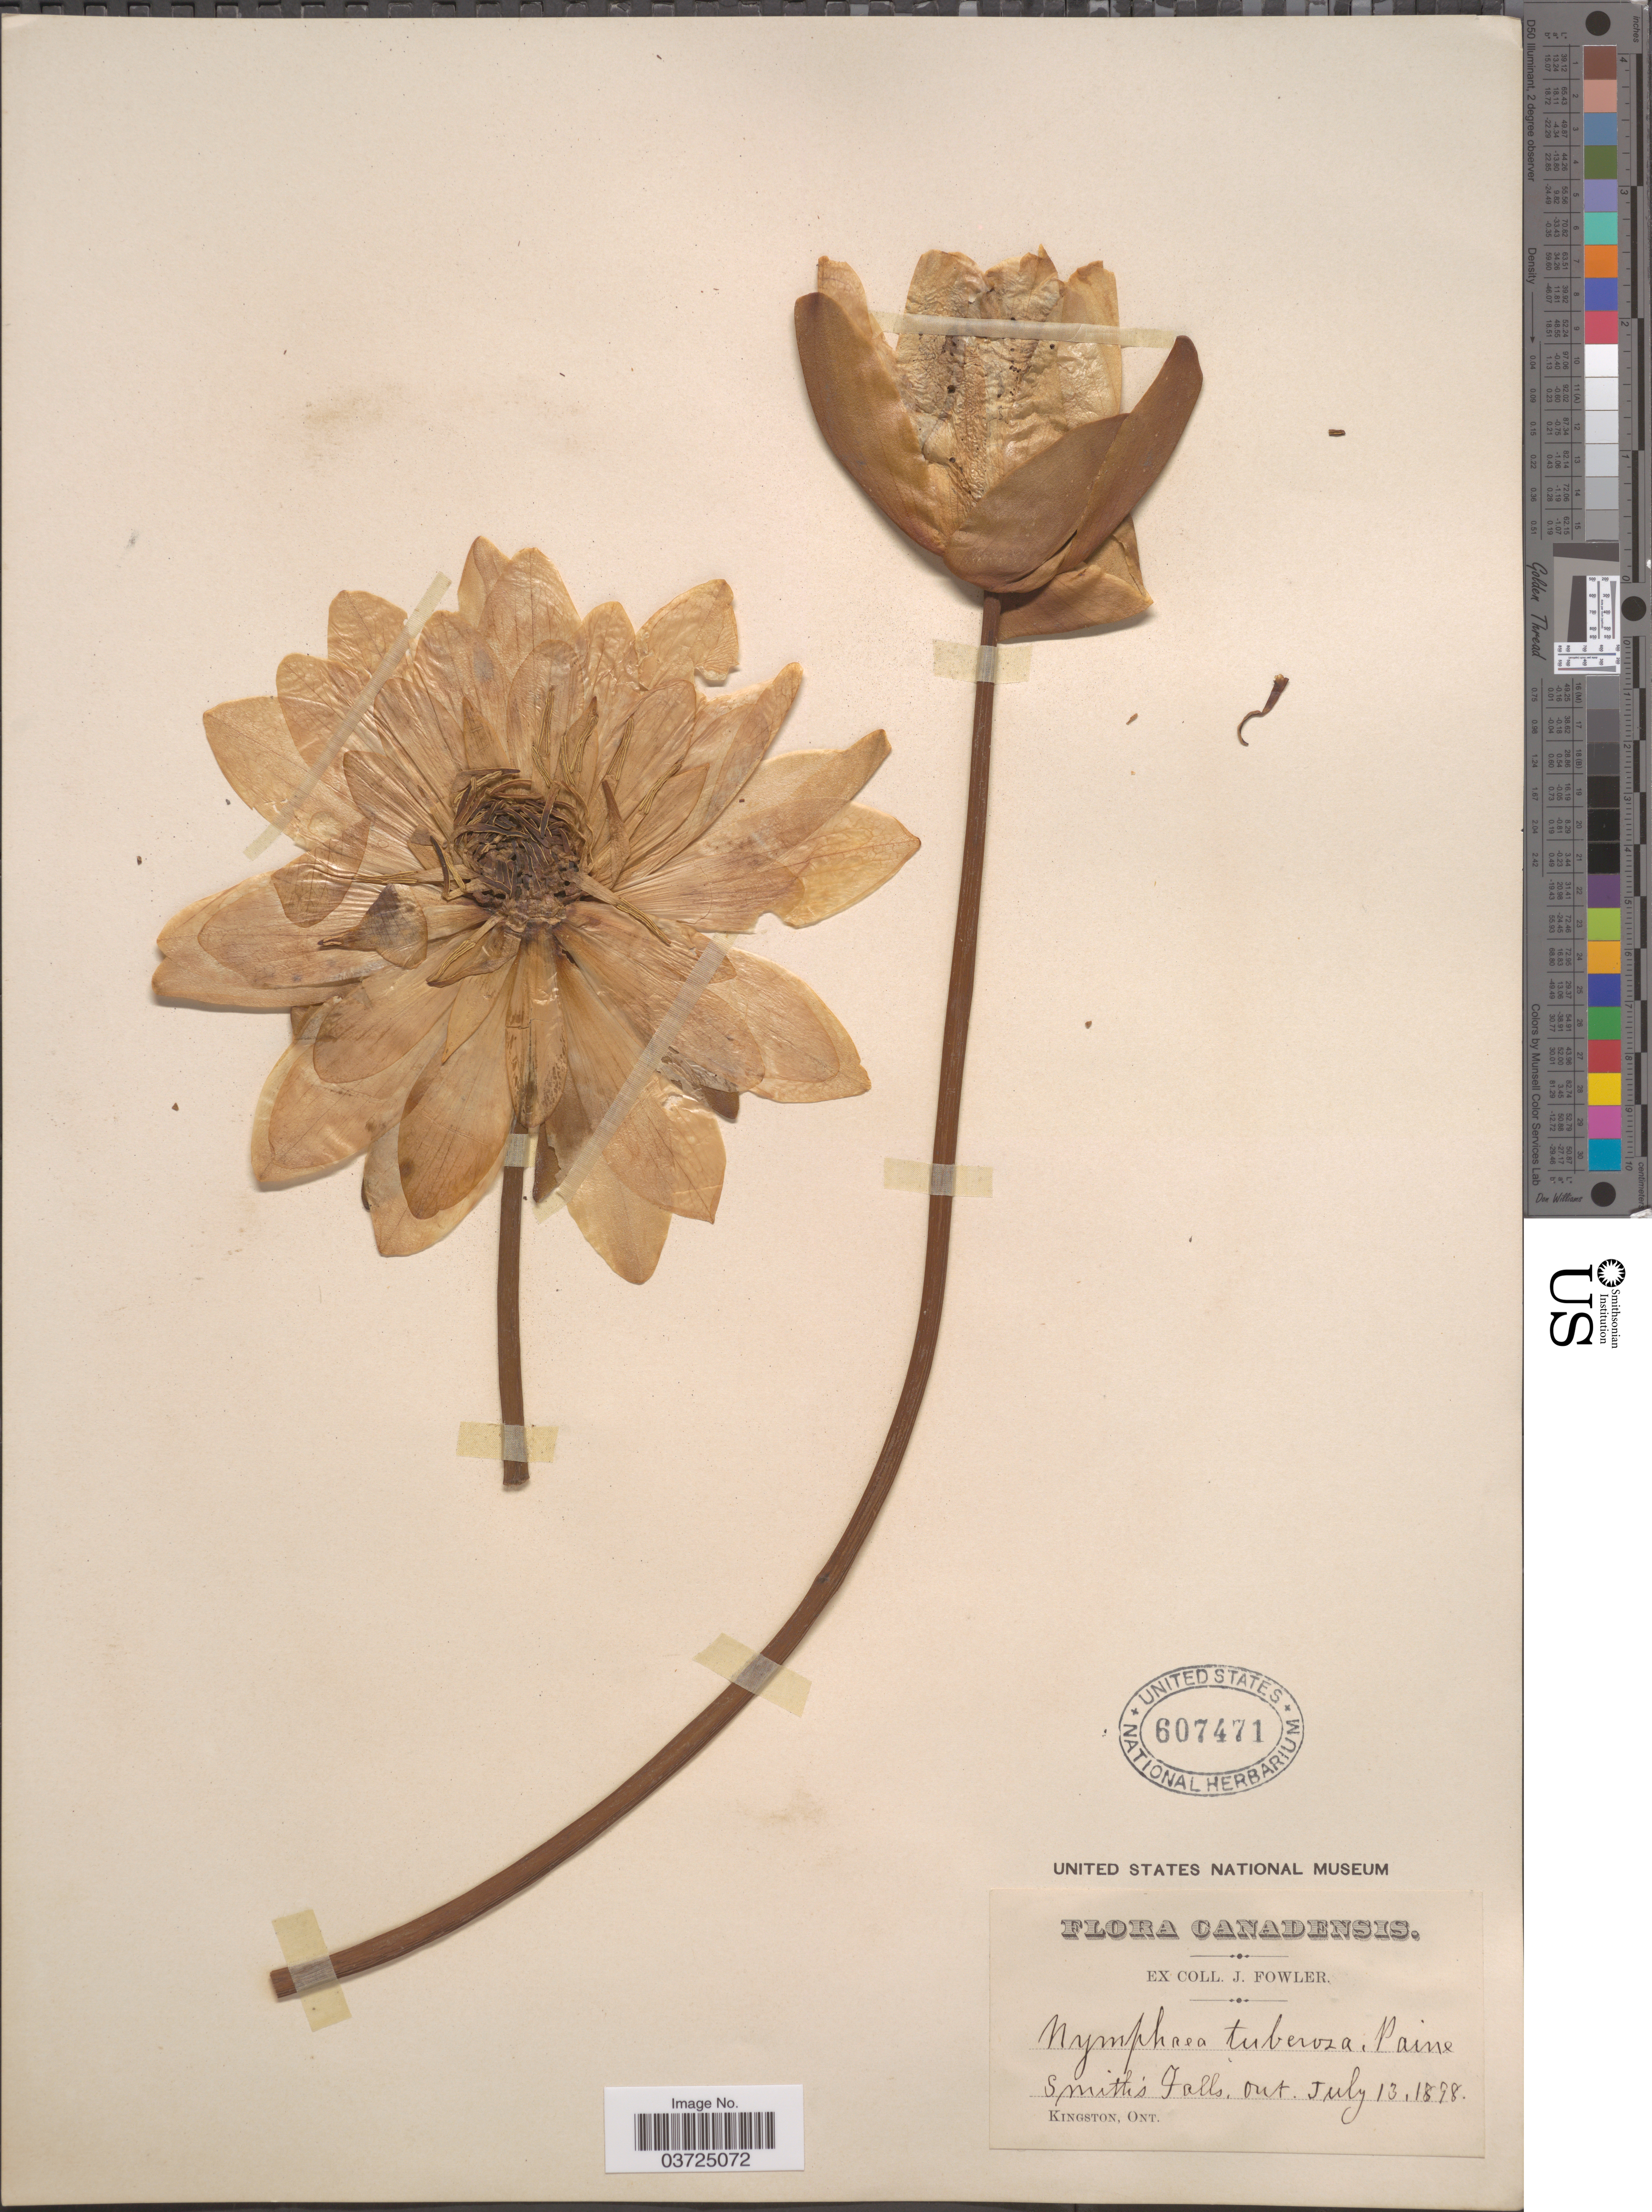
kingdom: Plantae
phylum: Tracheophyta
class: Magnoliopsida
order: Nymphaeales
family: Nymphaeaceae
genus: Nymphaea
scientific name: Nymphaea tuberosa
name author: Paine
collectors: J. Fowler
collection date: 1898-07-13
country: Canada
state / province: Ontario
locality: Smith's Falls.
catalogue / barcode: US 607471